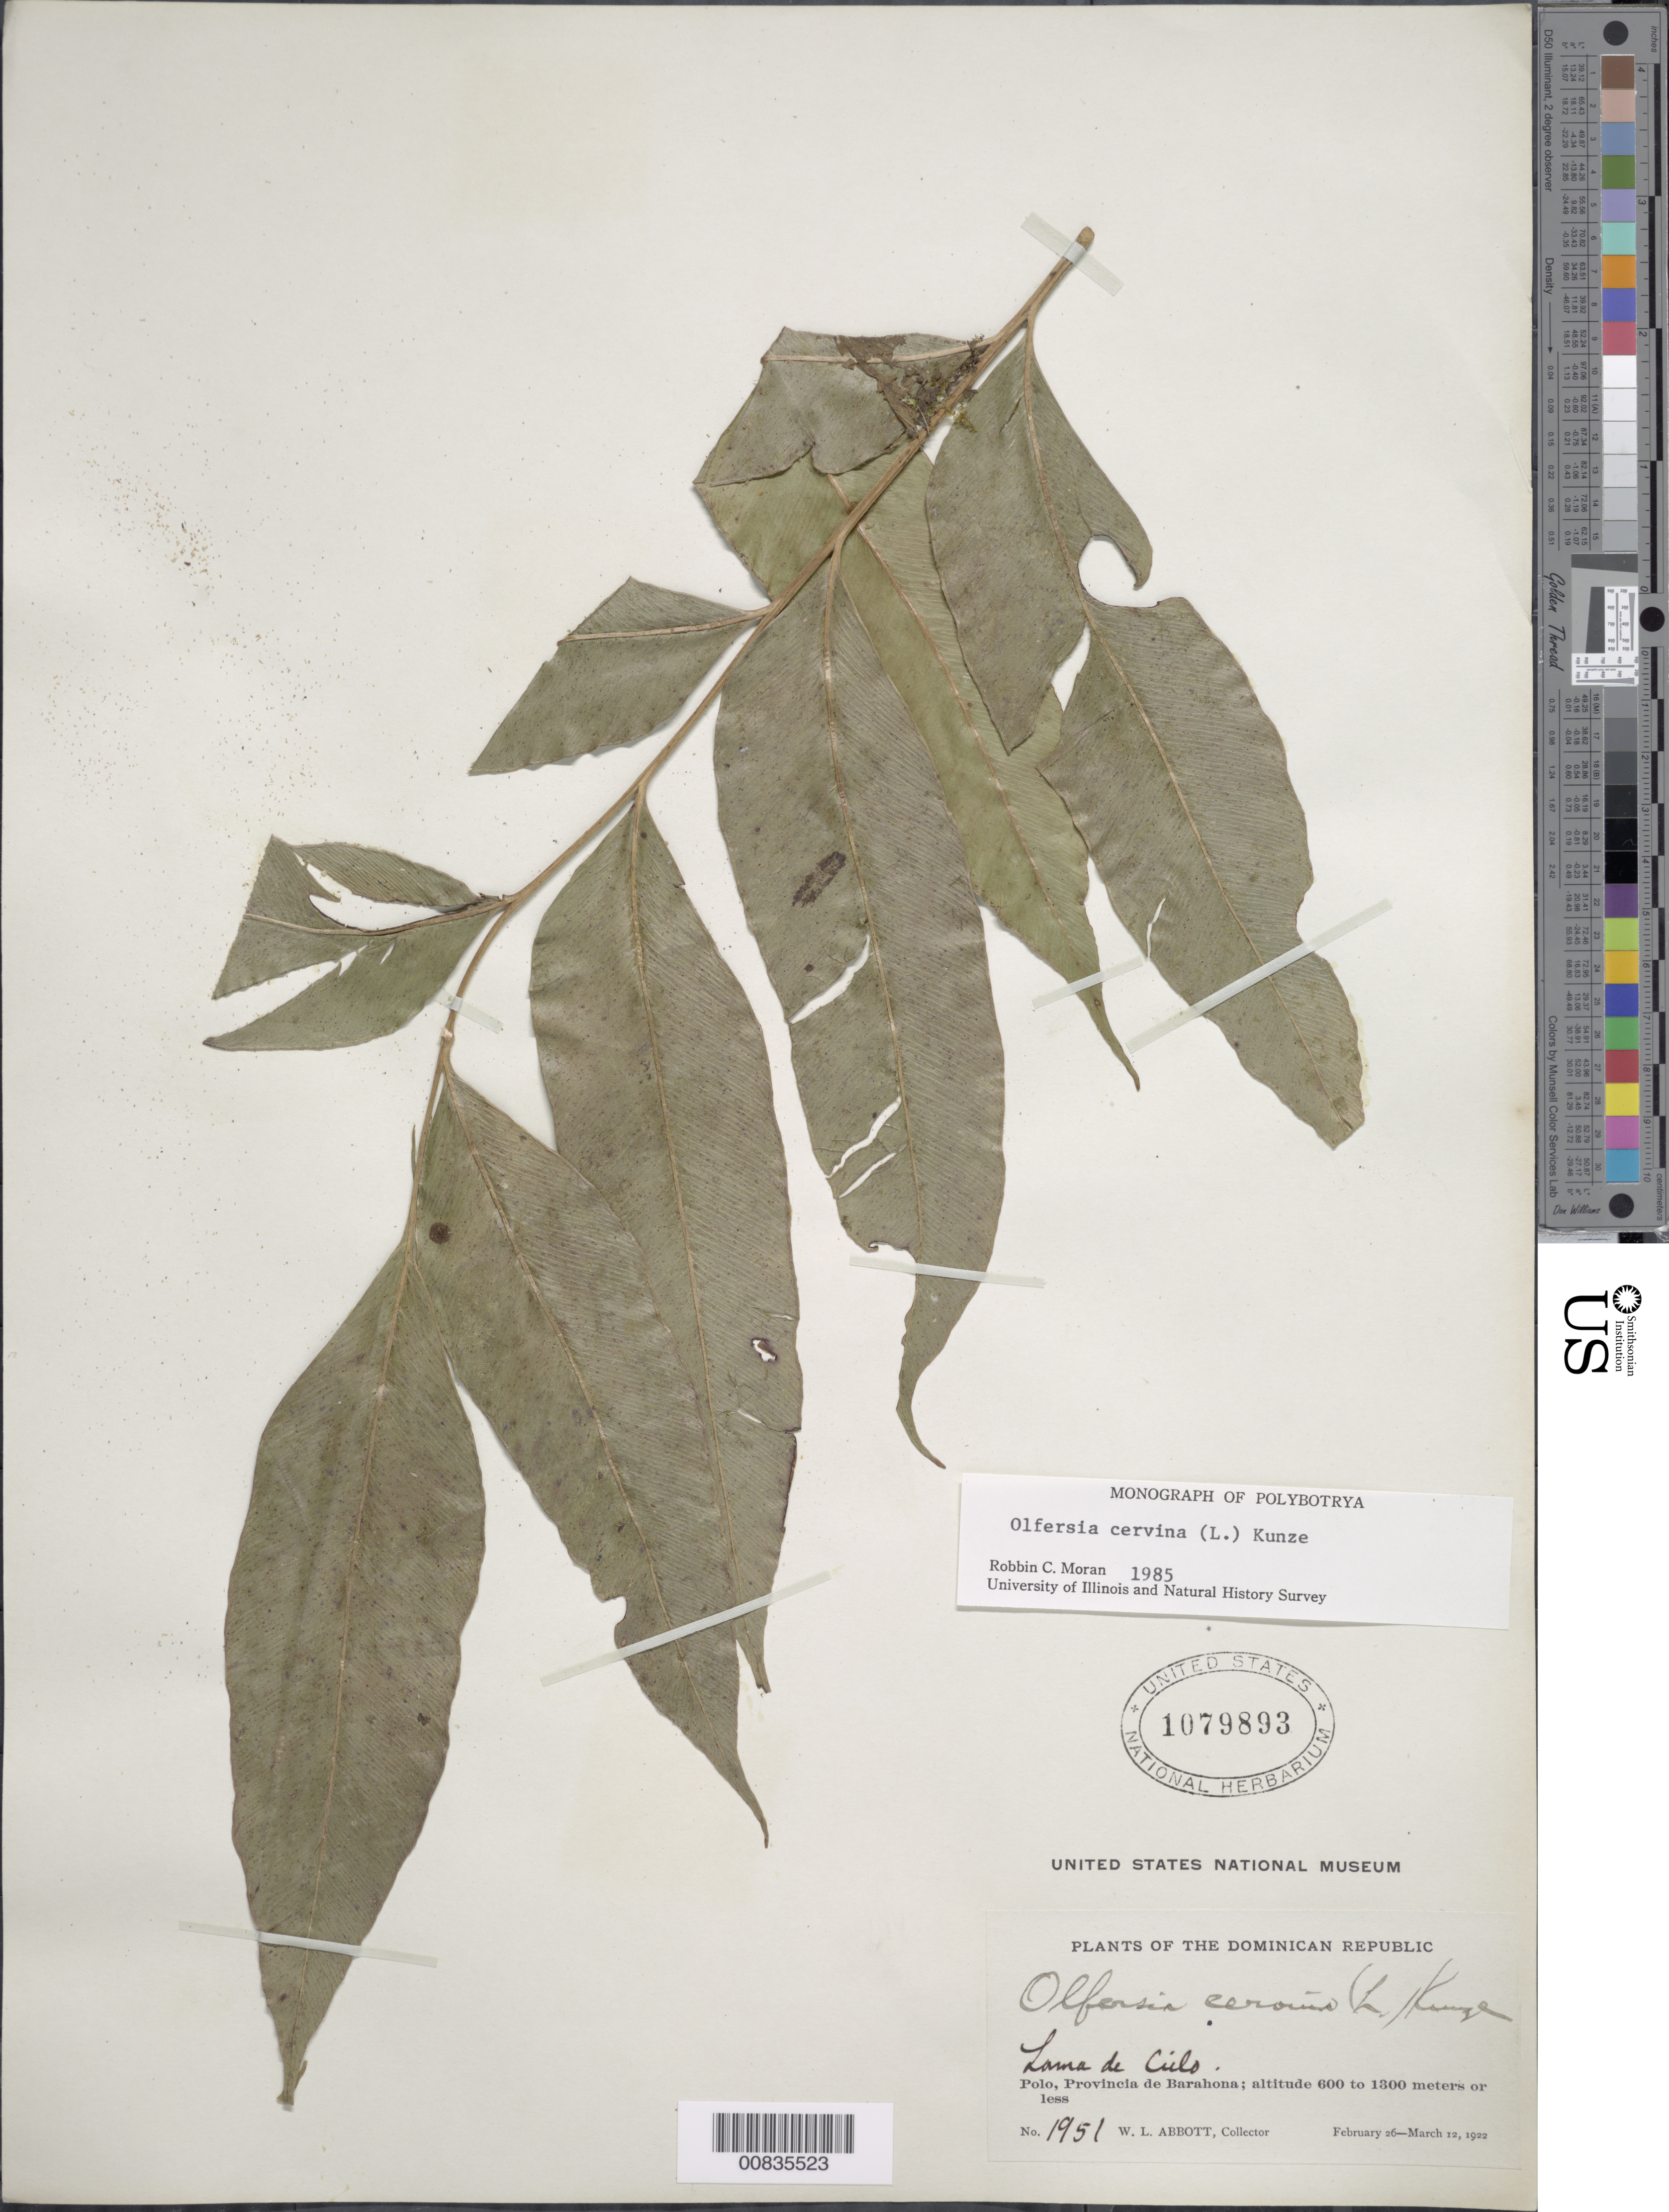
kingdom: Plantae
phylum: Tracheophyta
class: Polypodiopsida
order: Polypodiales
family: Dryopteridaceae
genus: Olfersia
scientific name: Olfersia cervina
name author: (L.) Kunze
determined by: Moran, R. C.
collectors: W. L. Abbott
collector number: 1951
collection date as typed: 26 Feb 1922 to 12 Mar 1922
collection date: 1922-02-26/1922-03-12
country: Dominican Republic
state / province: Barahona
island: Hispaniola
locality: Polo, Loma de Cielo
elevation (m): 600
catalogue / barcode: US 1079893